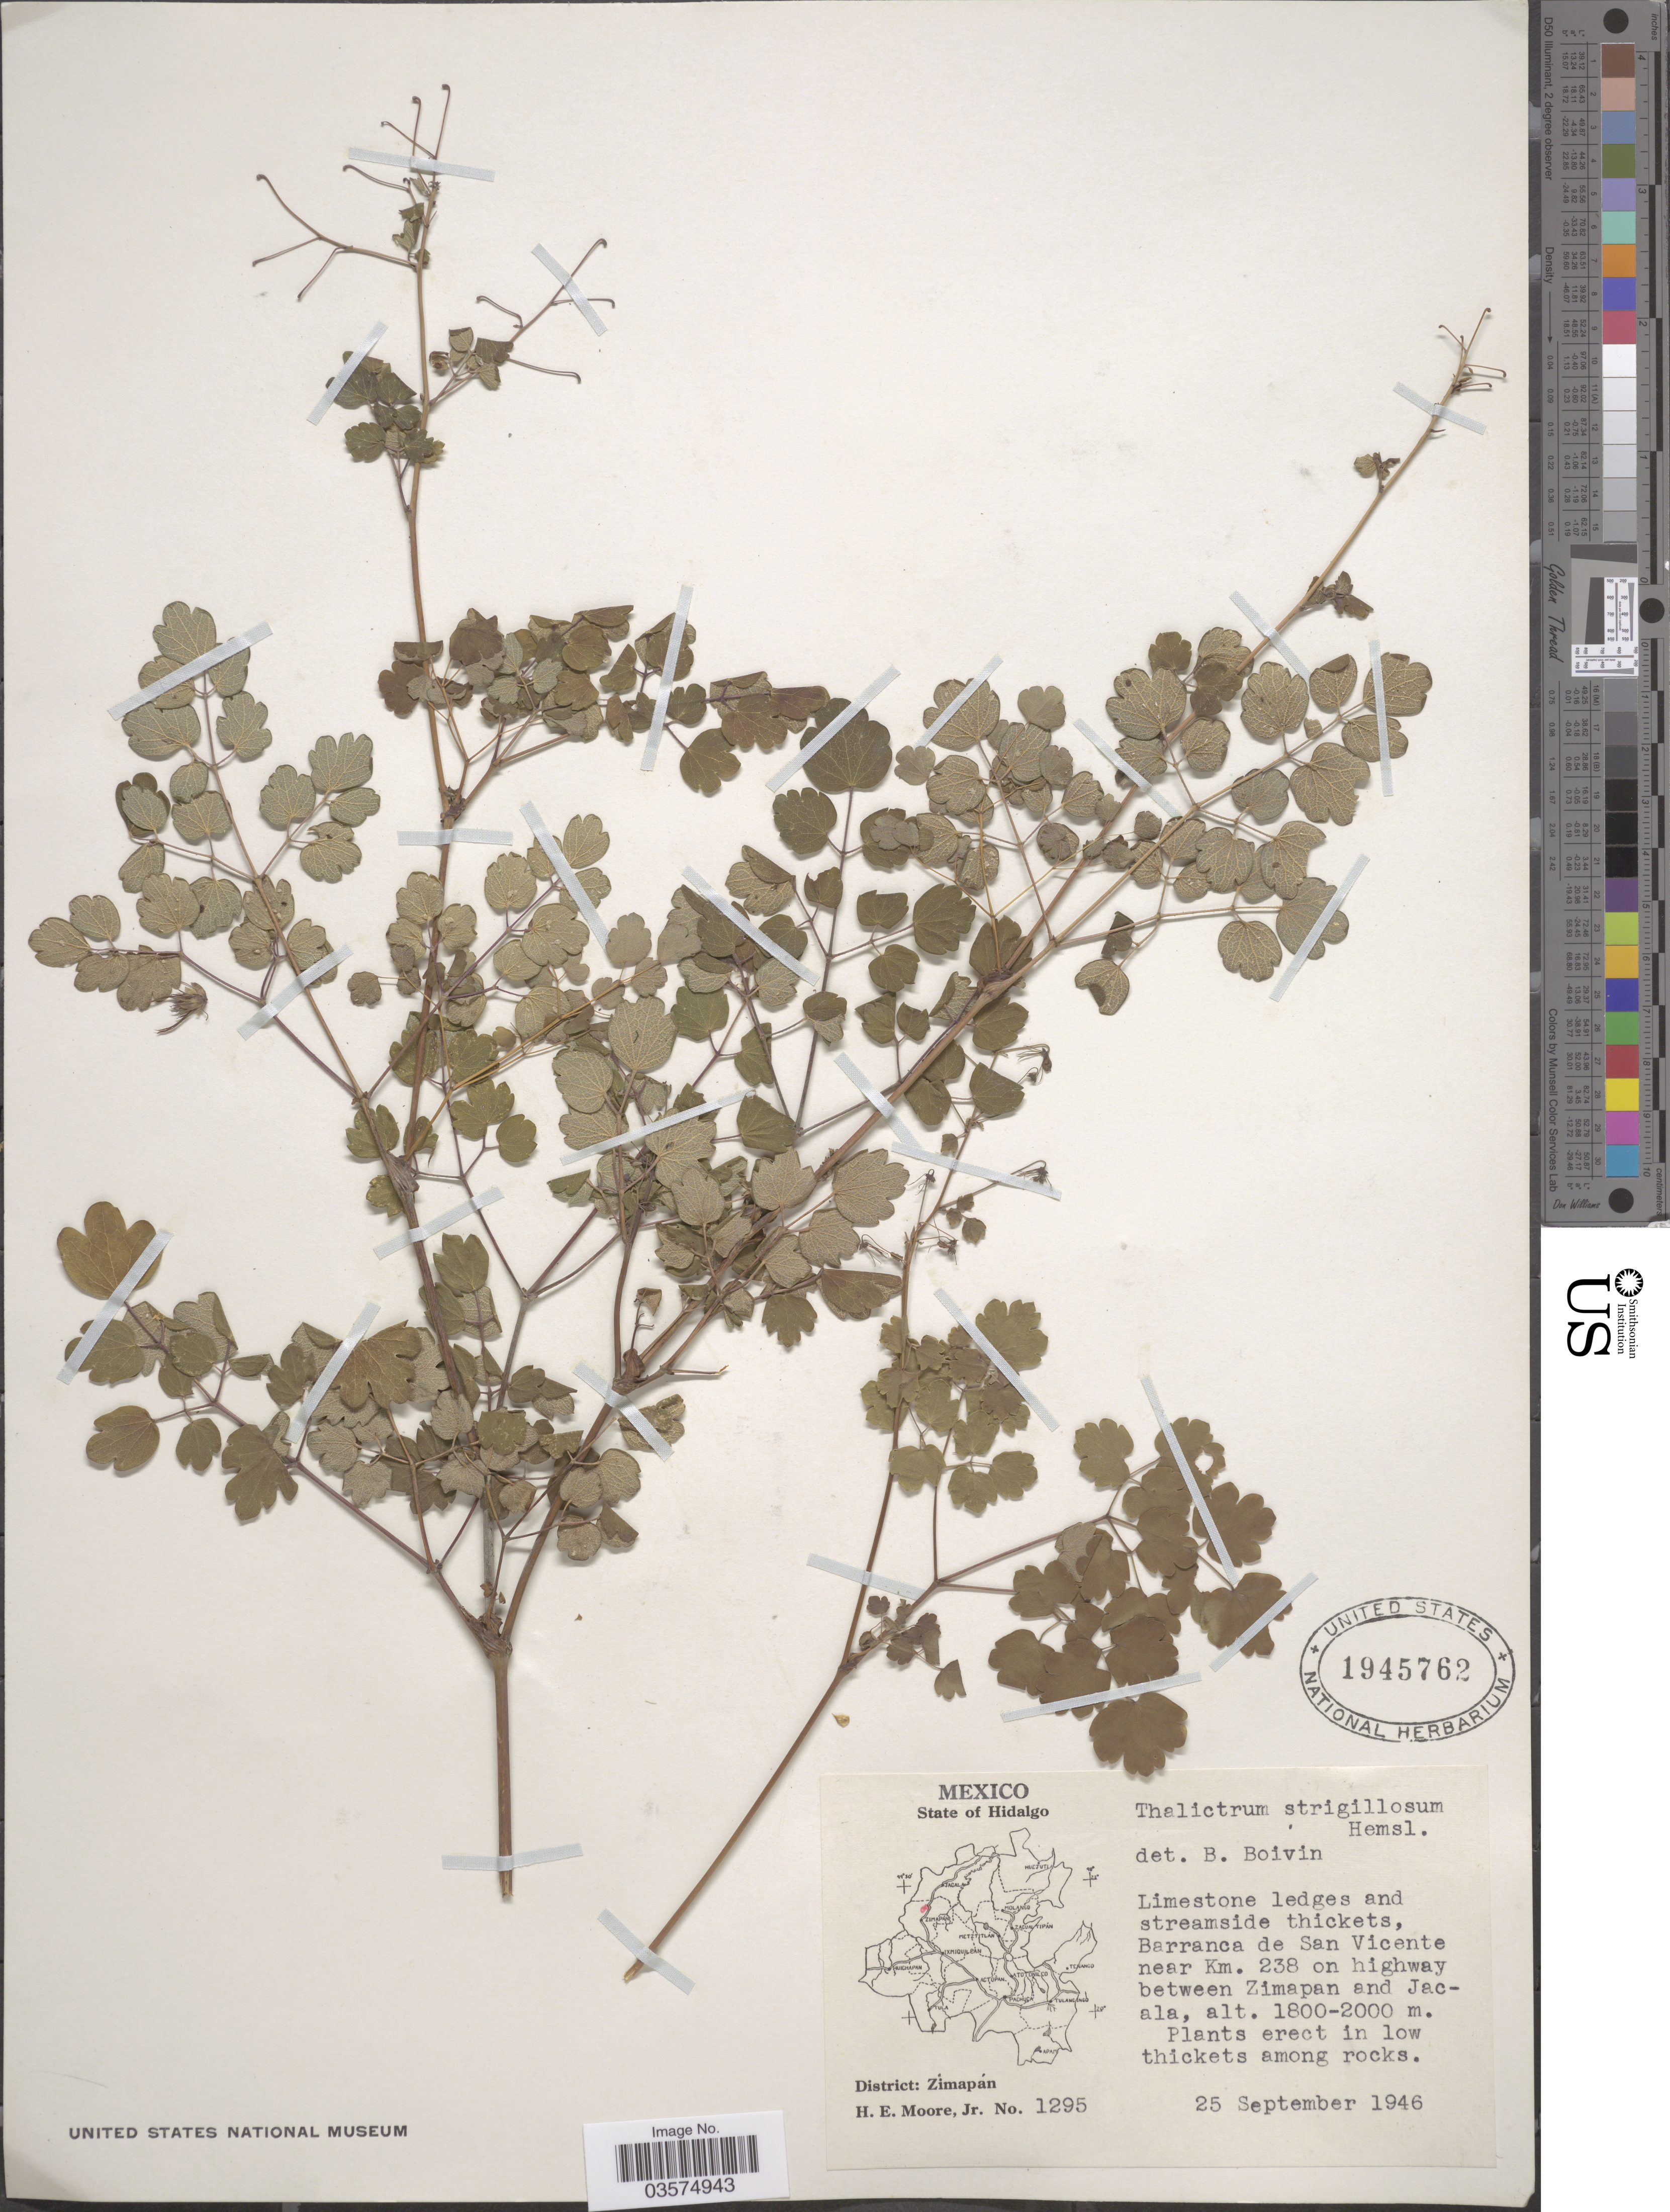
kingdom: Plantae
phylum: Tracheophyta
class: Magnoliopsida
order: Ranunculales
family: Ranunculaceae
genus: Thalictrum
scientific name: Thalictrum strigillosum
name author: Hemsl.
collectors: H. Moore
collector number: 1295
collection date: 1946-09-25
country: Mexico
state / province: Hidalgo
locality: District: Zimapán. Barranca de San Vicente near Km. 238 on highway between Zimapan and Jacala.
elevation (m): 1800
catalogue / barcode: US 1945762